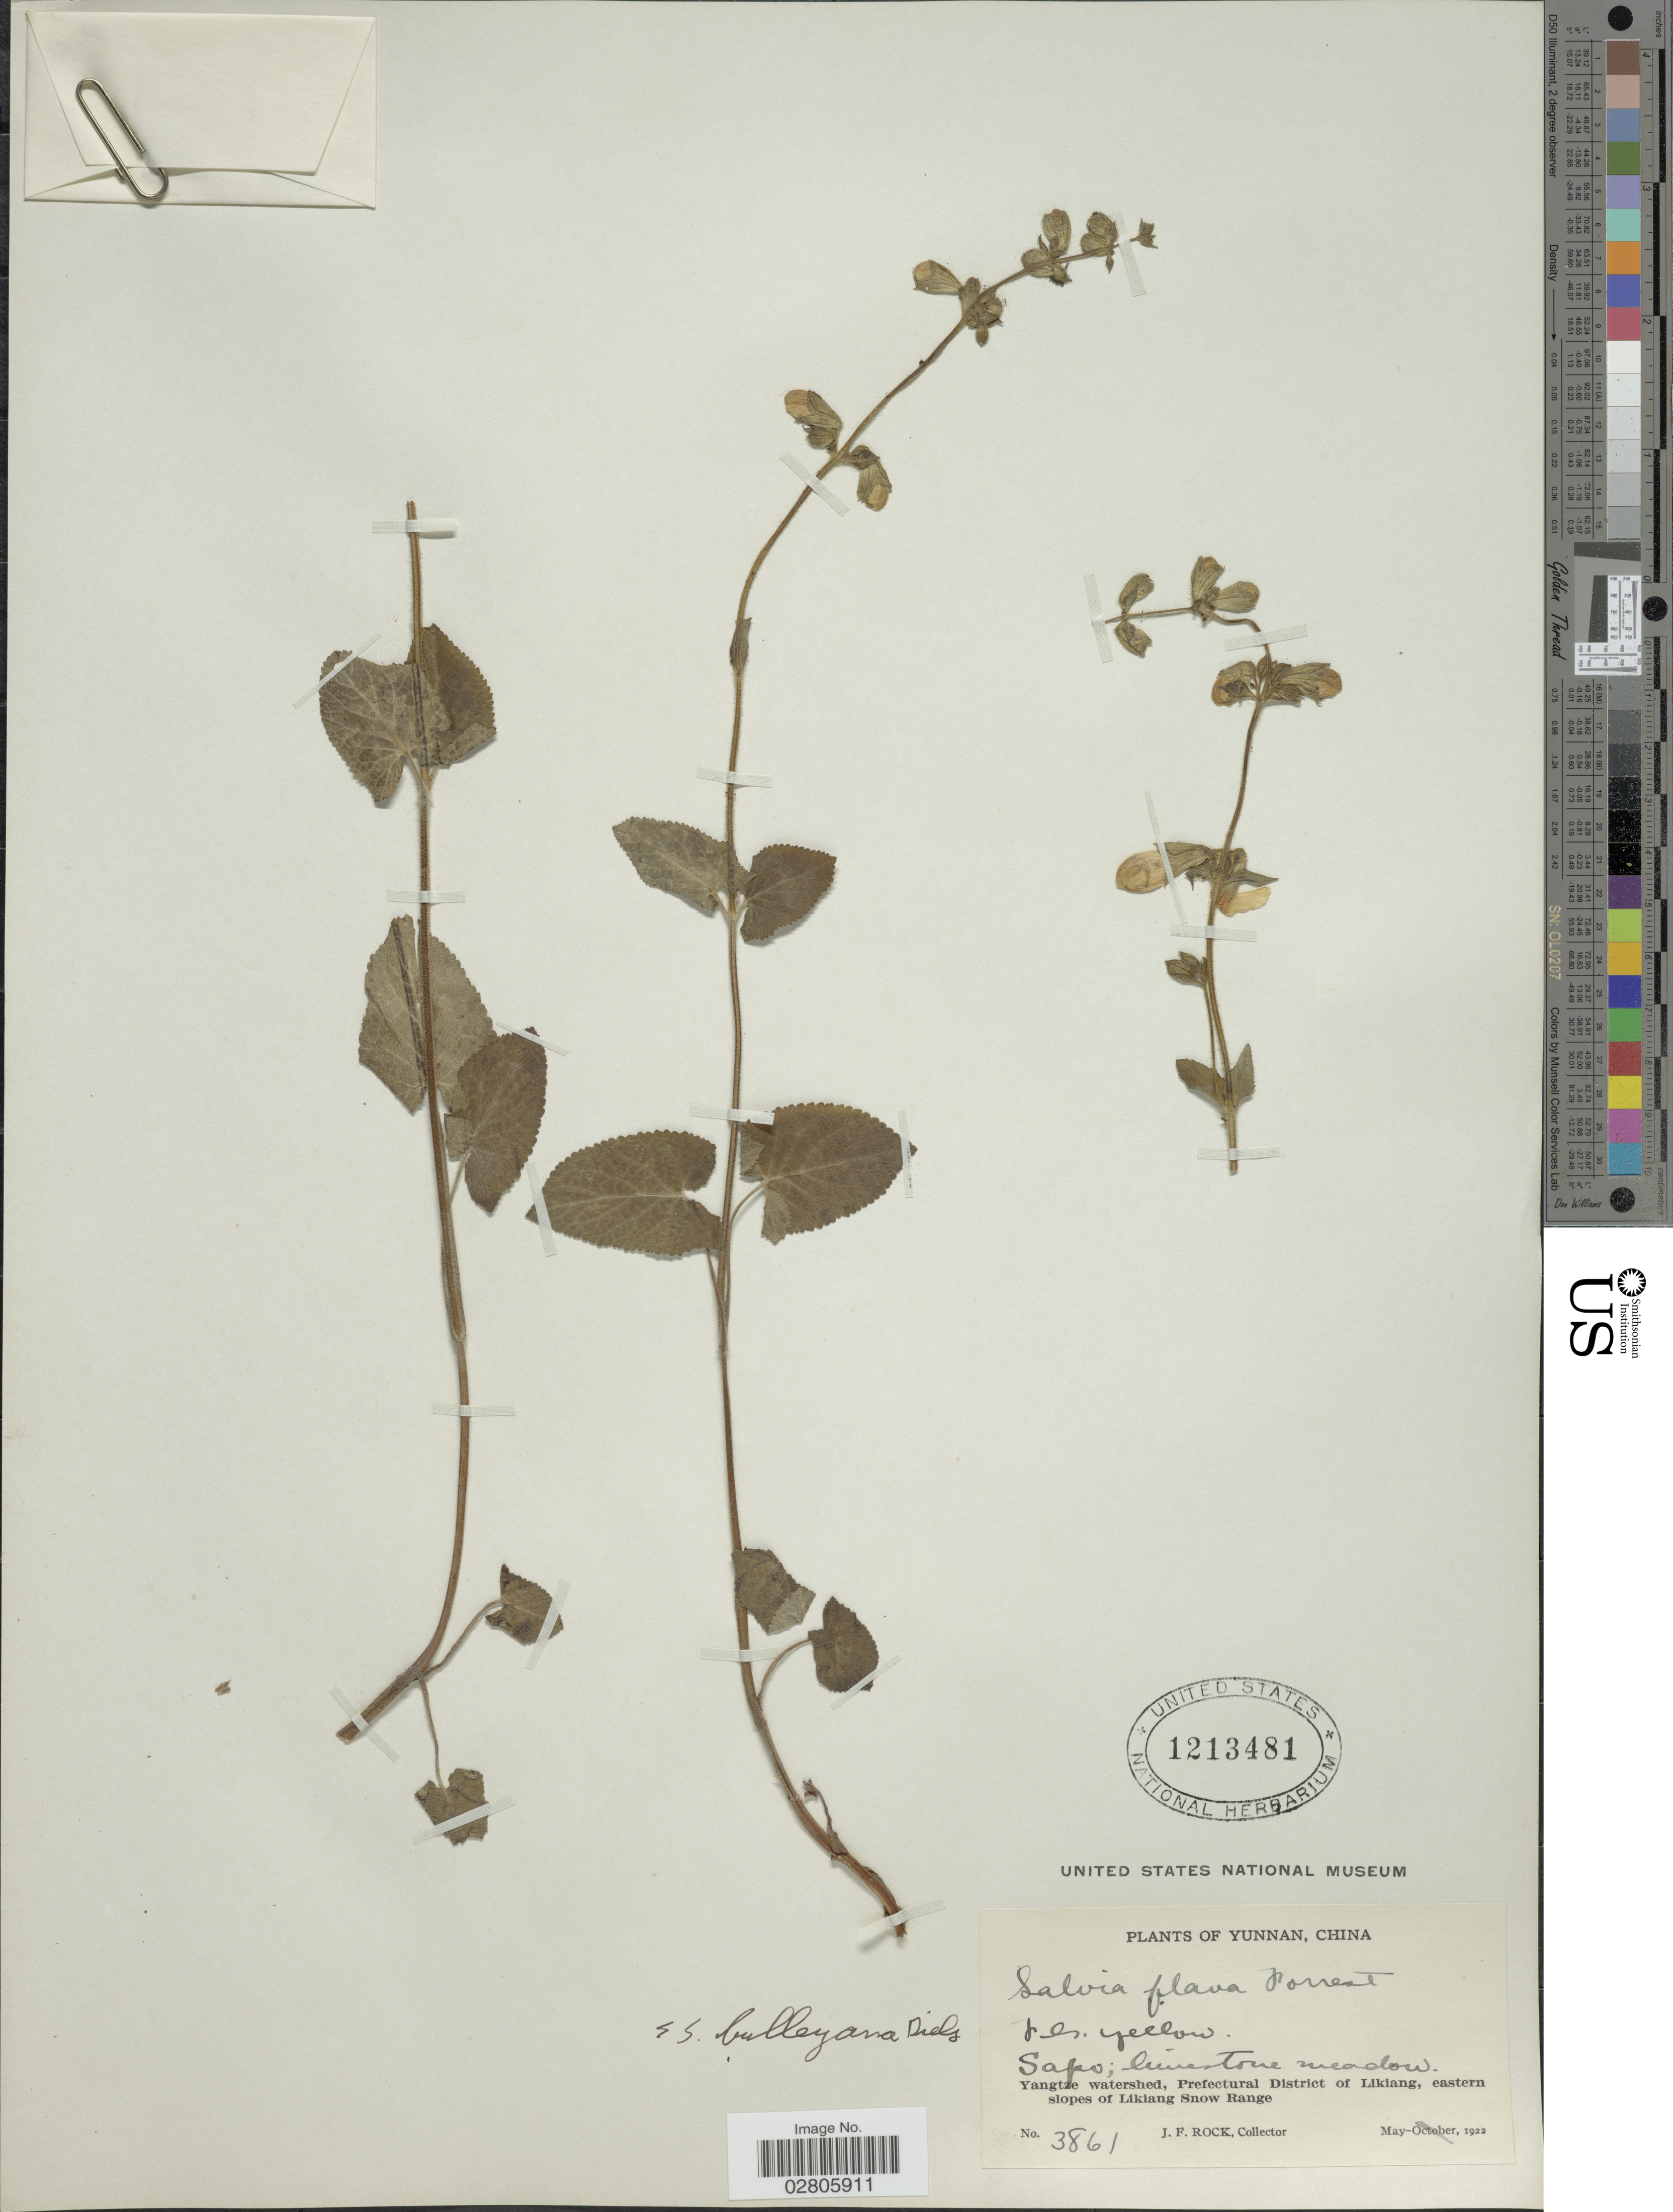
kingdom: Plantae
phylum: Tracheophyta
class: Magnoliopsida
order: Lamiales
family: Lamiaceae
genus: Salvia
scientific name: Salvia bulleyana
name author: Diels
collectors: J. Rock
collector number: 3861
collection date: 1922-05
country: China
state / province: Yunnan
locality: Sapo; limestone meadow. Yangtze watershed, Prefectural District of Likiang, eastern slopes of Likiang Snow Range.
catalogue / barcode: US 1213481